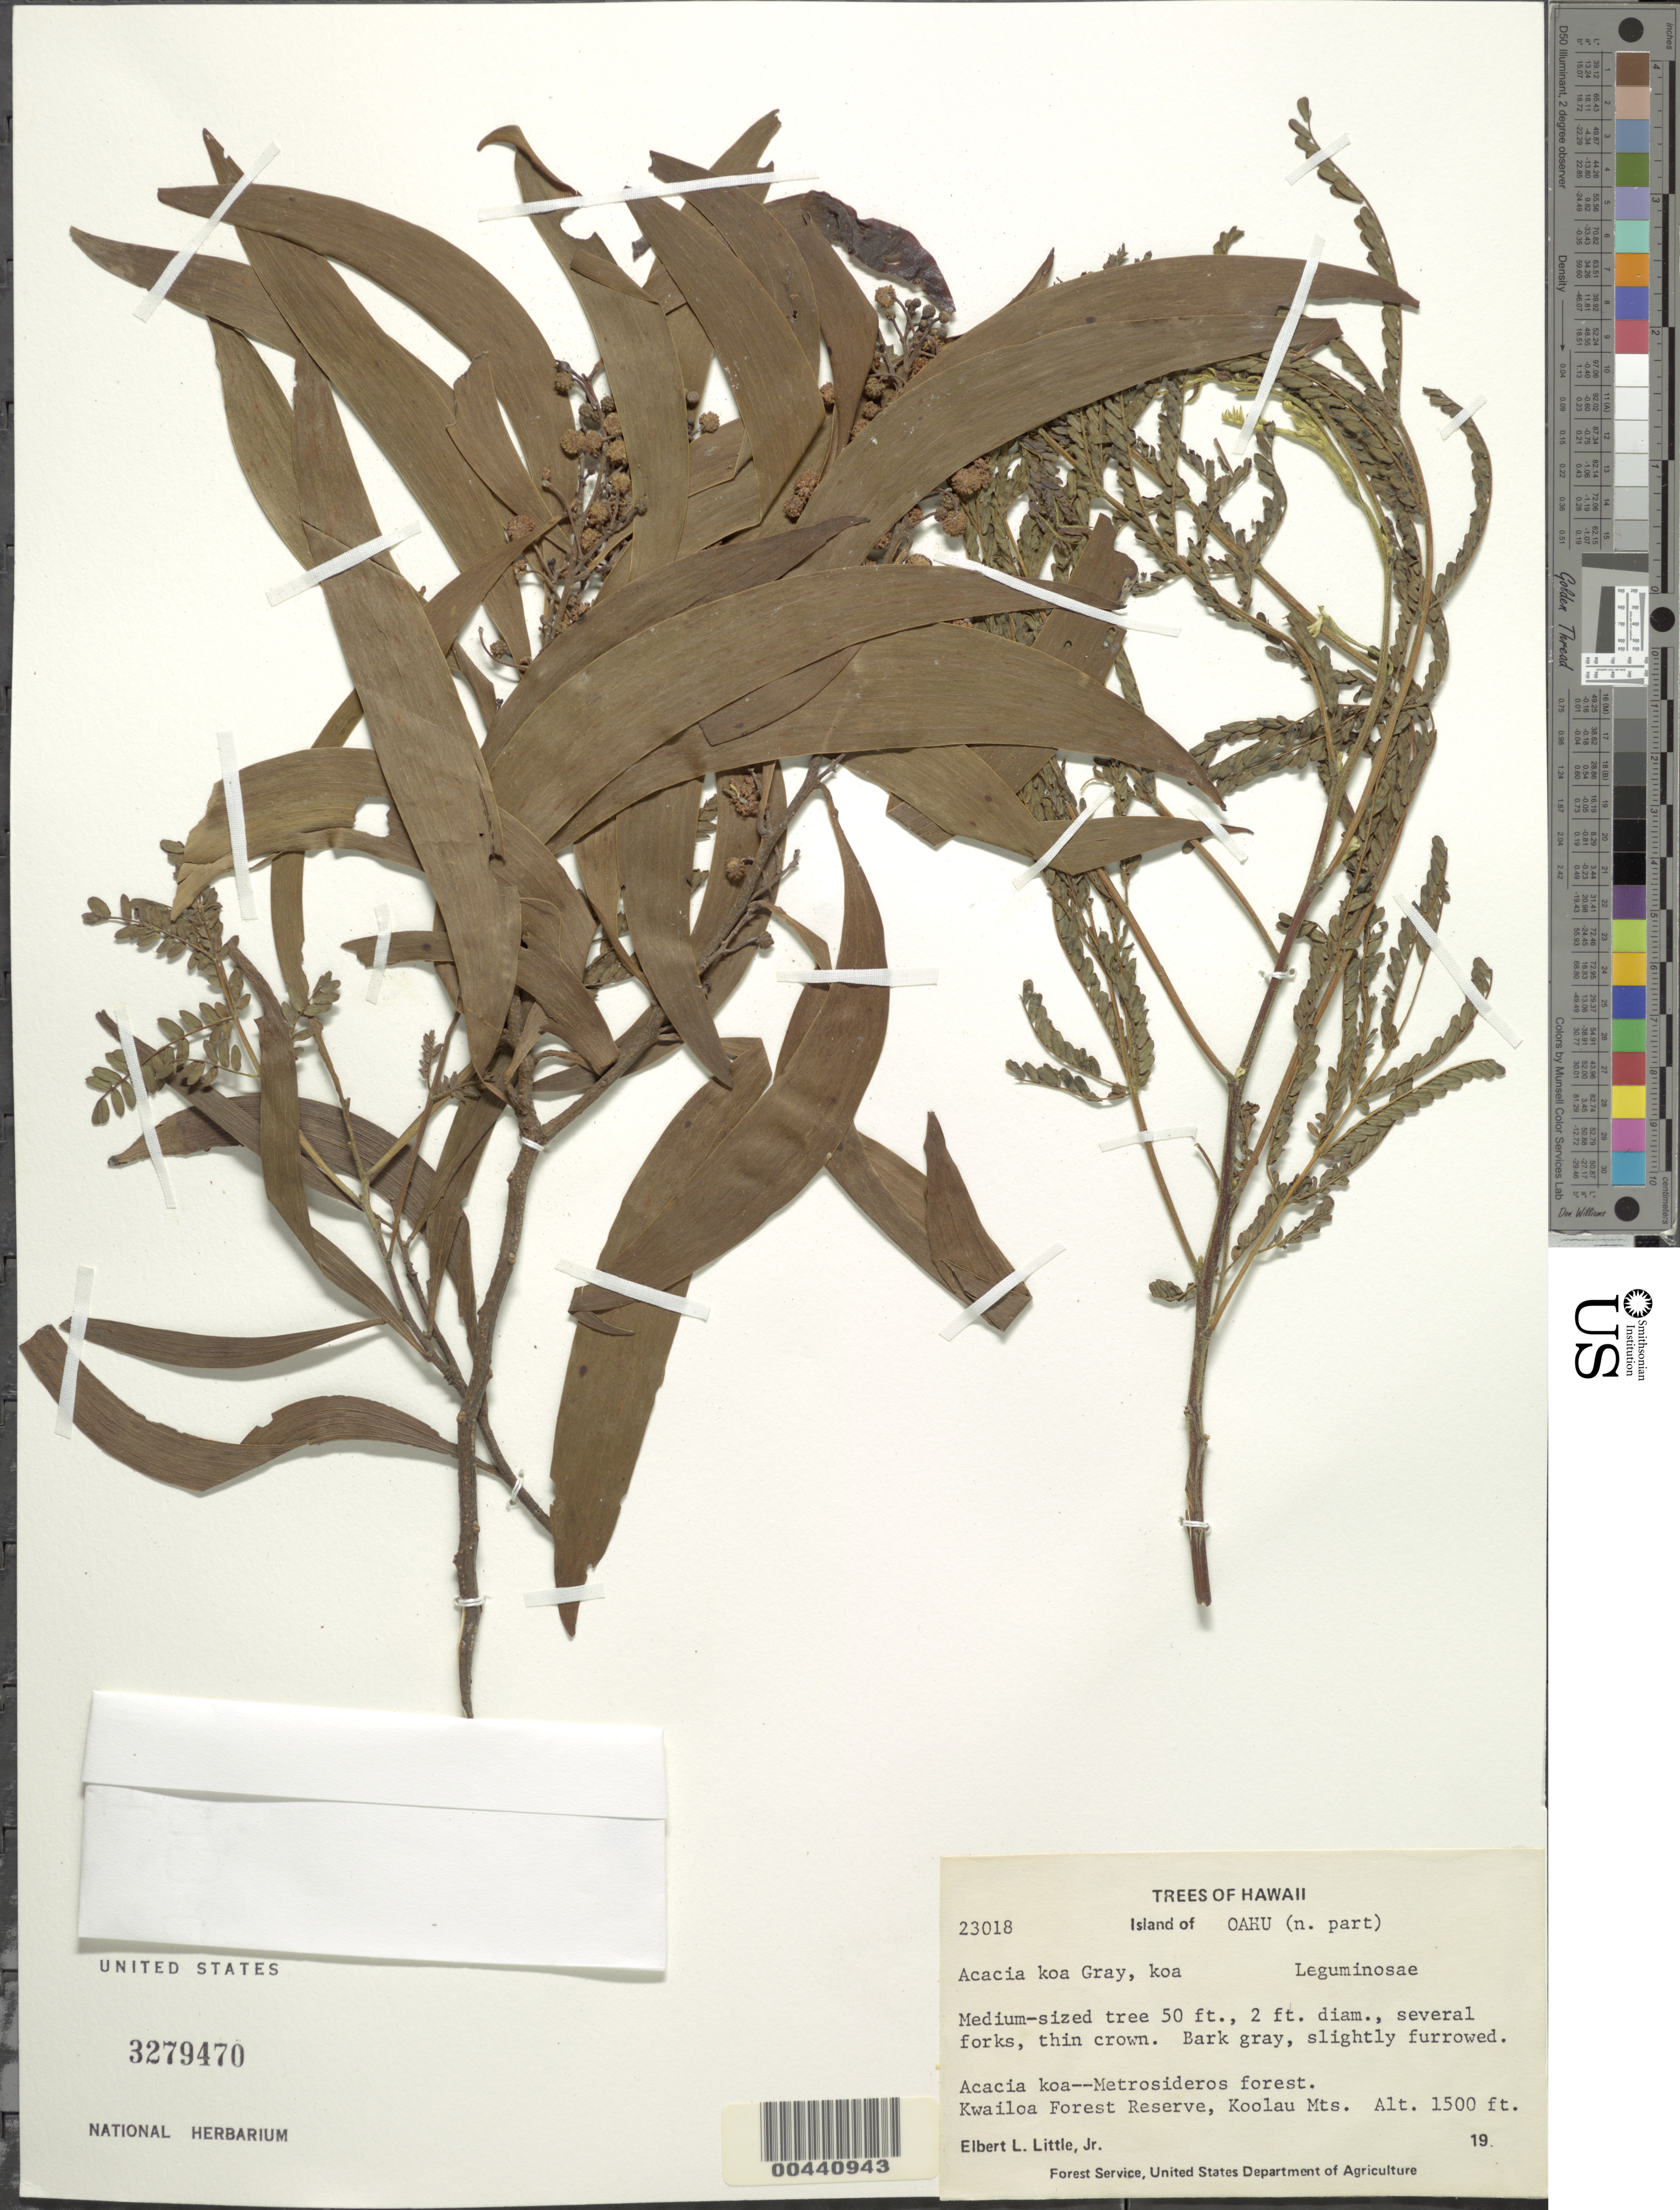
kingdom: Plantae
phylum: Tracheophyta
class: Magnoliopsida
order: Fabales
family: Fabaceae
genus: Acacia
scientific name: Acacia koa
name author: A. Gray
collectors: E. L. Little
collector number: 23018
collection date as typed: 19??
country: United States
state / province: Hawaii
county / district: Honolulu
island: Oahu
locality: N part of Oahu, Kwailoa Forest Reserve, Koolau Mts.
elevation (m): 457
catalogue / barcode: US 3279470